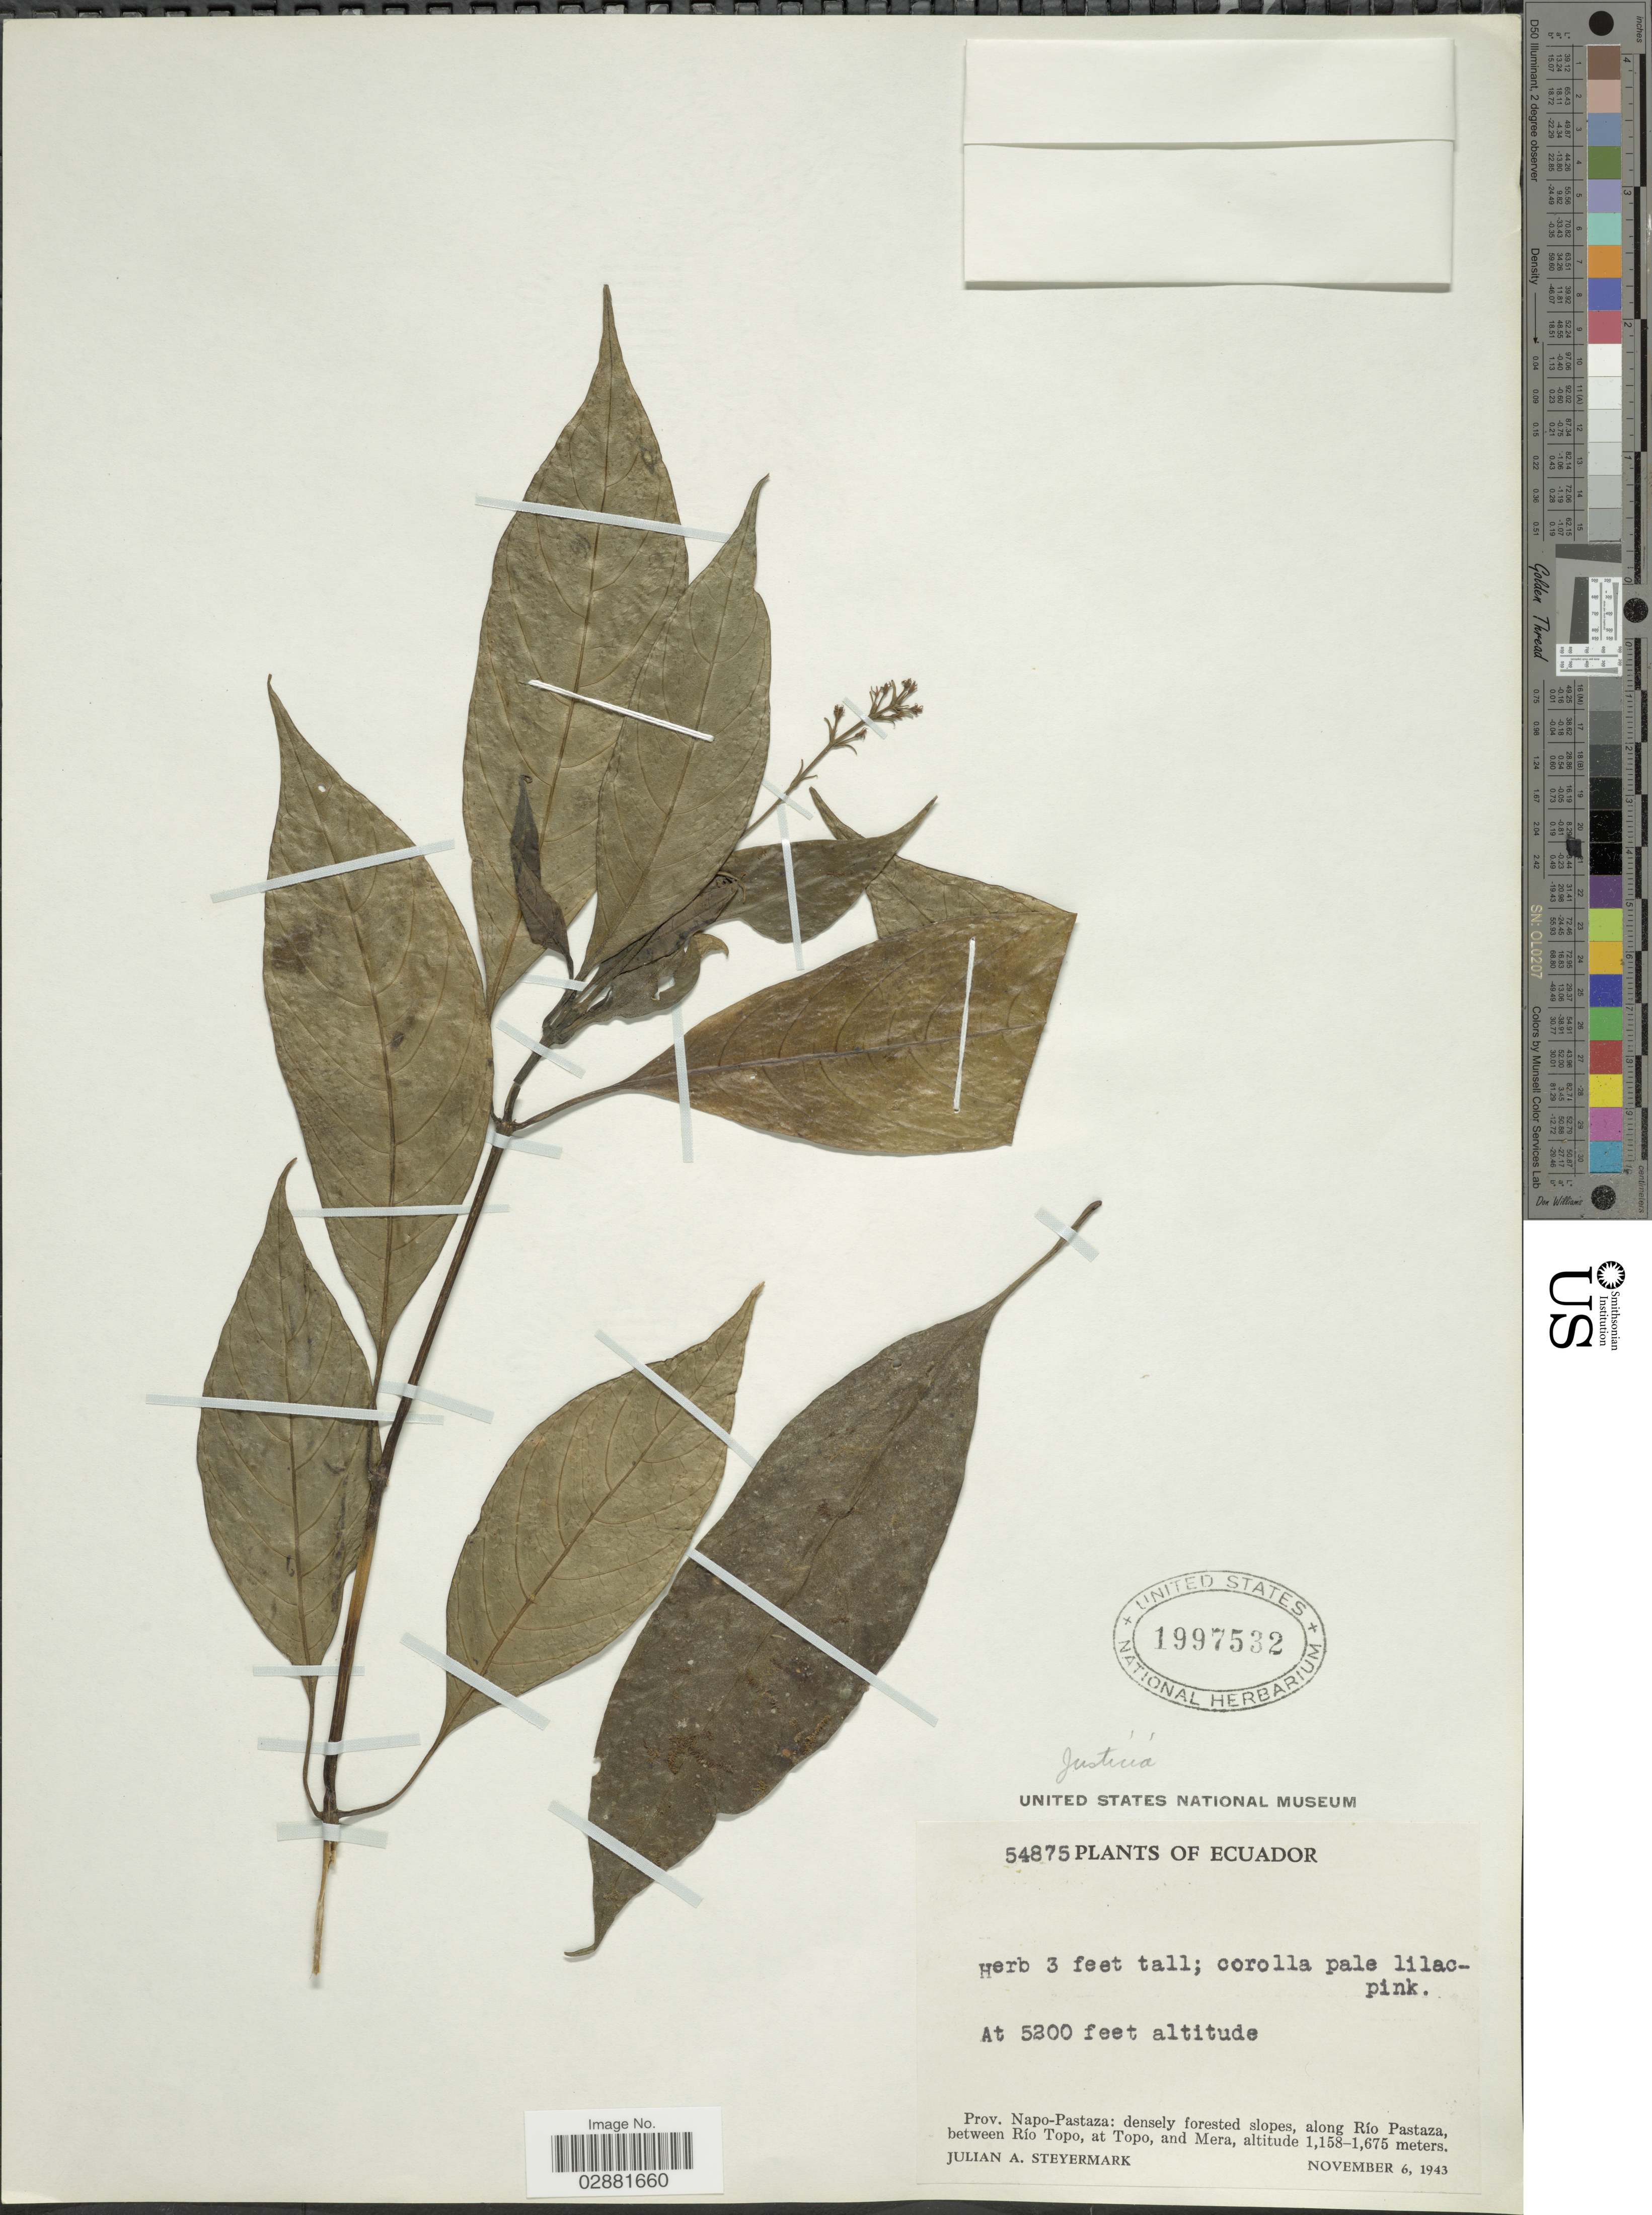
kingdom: Plantae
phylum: Tracheophyta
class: Magnoliopsida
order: Lamiales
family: Acanthaceae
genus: Justicia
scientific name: Justicia sp.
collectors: J. Steyermark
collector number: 54875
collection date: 1943-11-06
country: Ecuador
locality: Prov. Napo-Pastaza, densely forested slopes, along Río Pastaza, between Río Topo, at Topo, and Mera.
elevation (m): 1585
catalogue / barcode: US 1997532